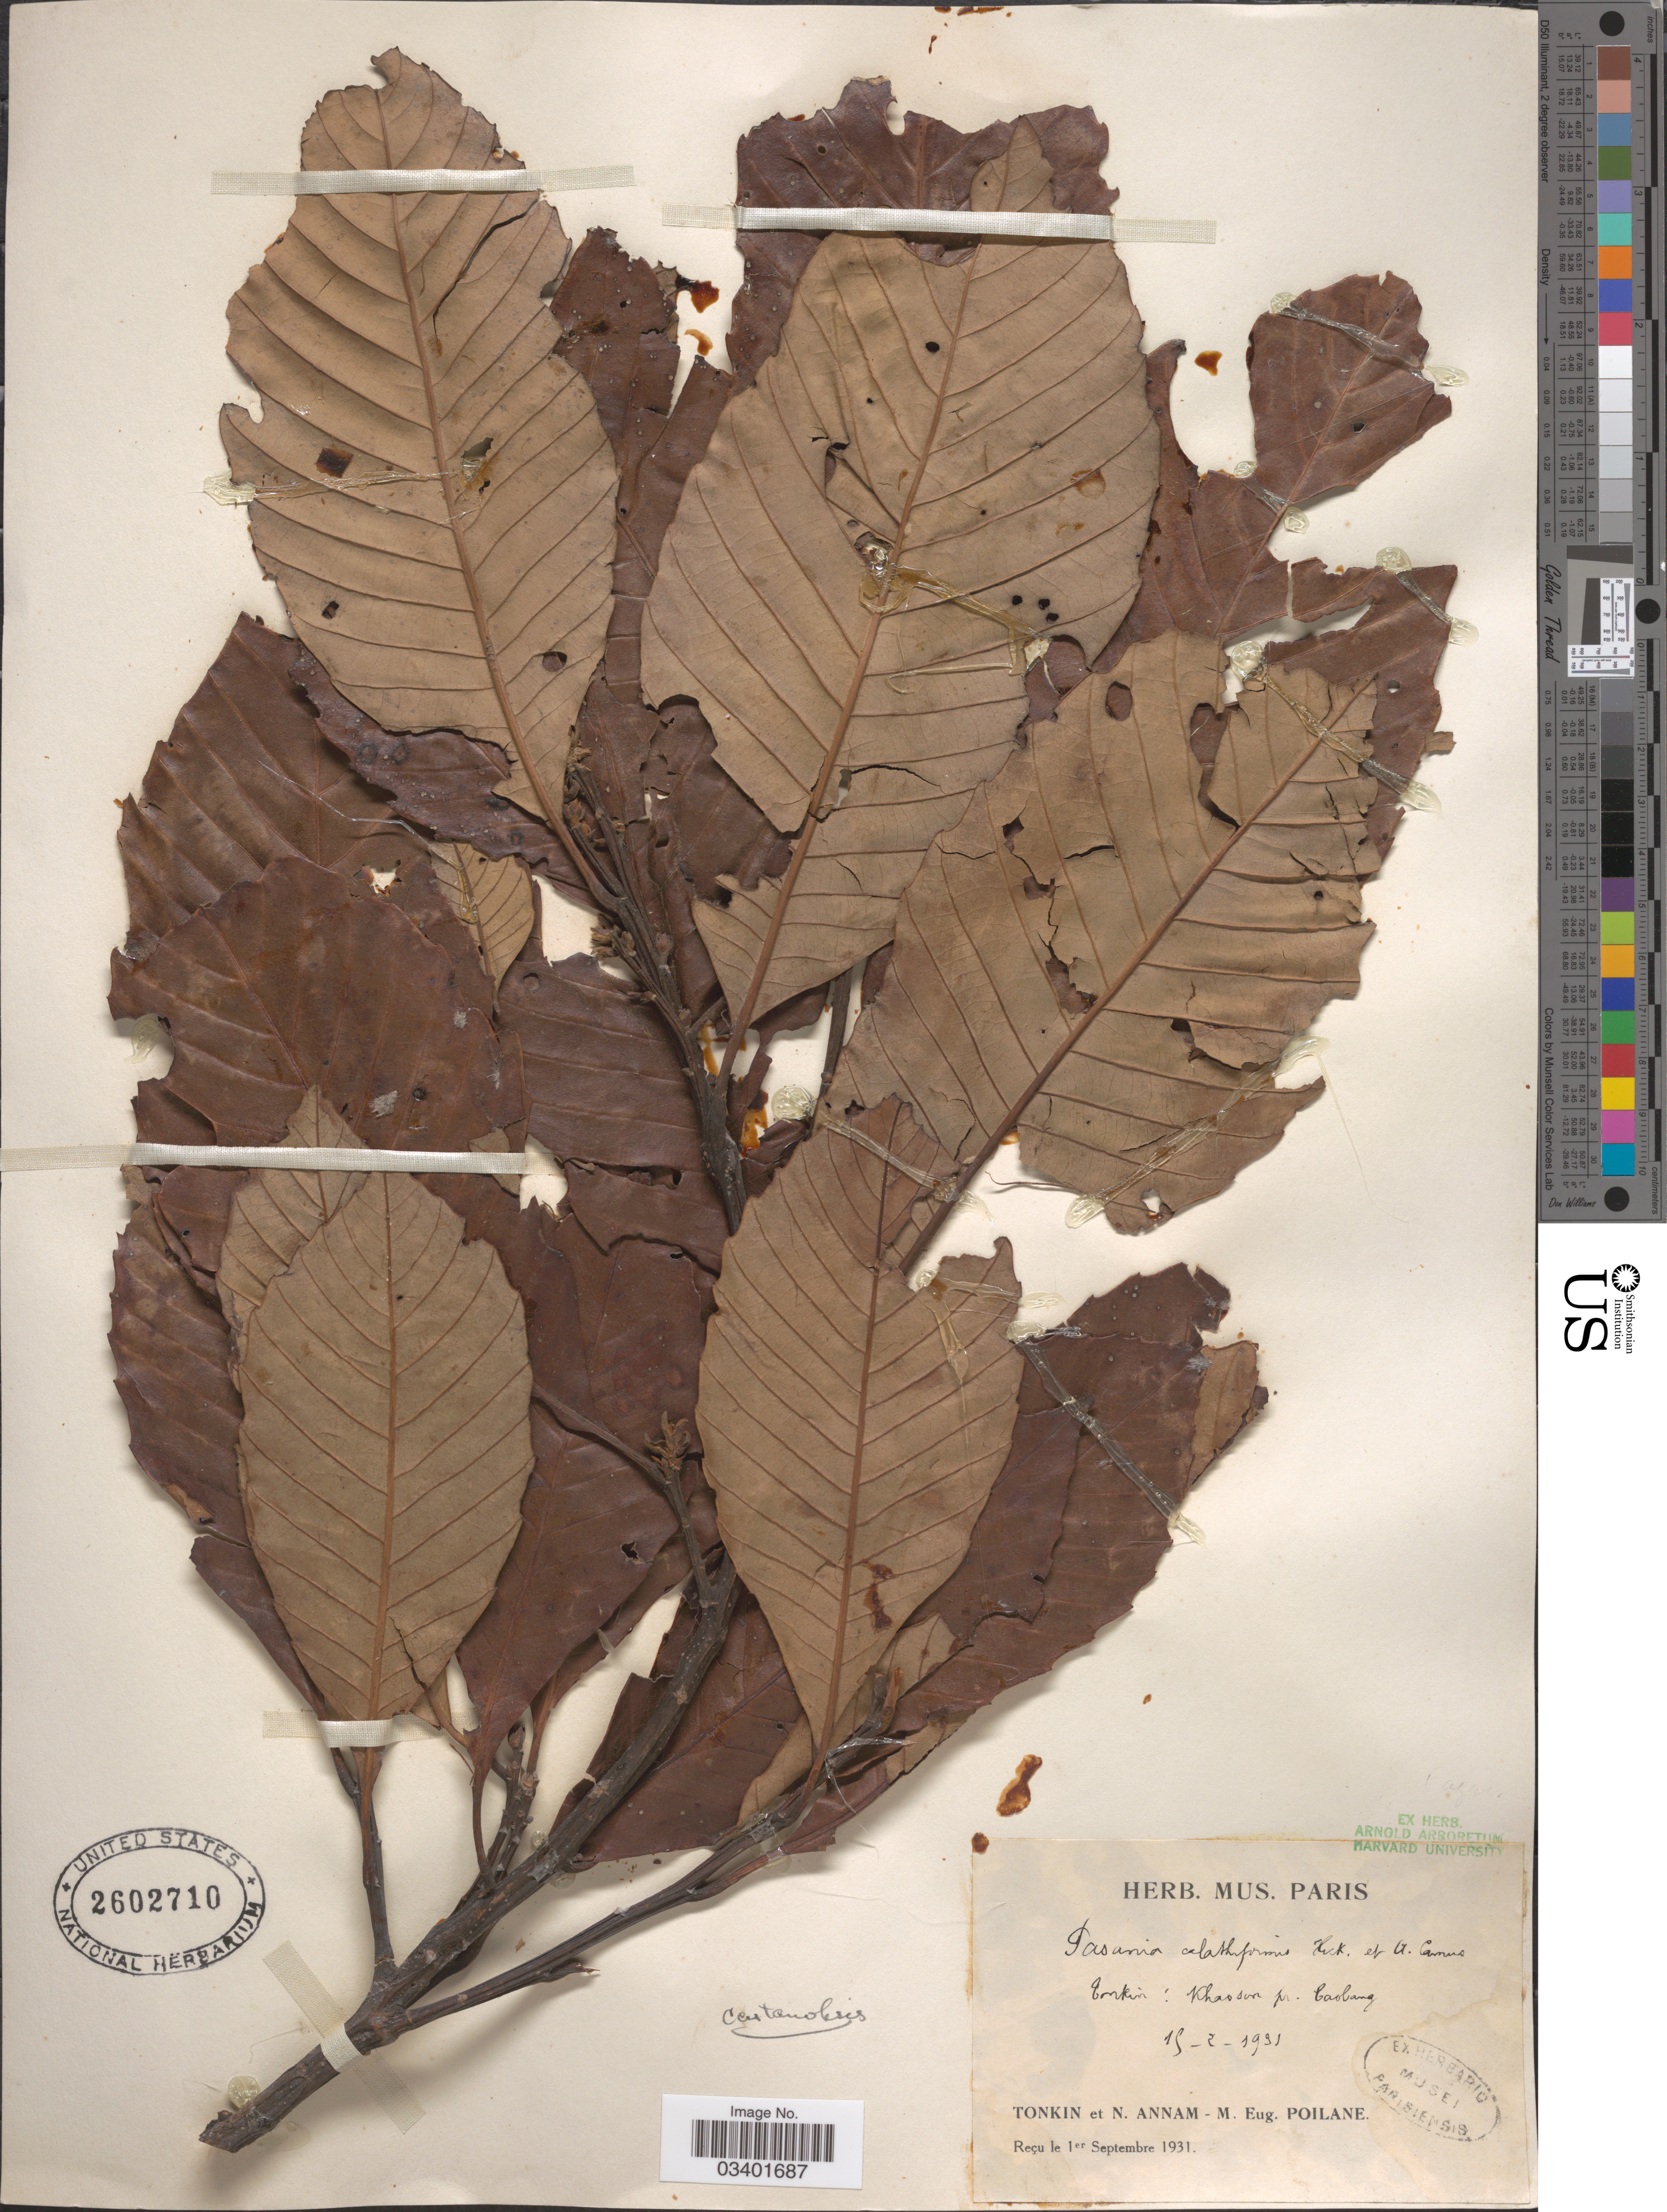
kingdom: Plantae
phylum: Tracheophyta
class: Magnoliopsida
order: Fagales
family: Fagaceae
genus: Lithocarpus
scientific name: Lithocarpus calathiformis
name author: (Skan) A. Camus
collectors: M. Poilane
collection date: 1931-02-15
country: Vietnam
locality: Tonkin: Khaosan pr. baobang [interpreted], Tonkin et N. Annam.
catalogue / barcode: US 2602710